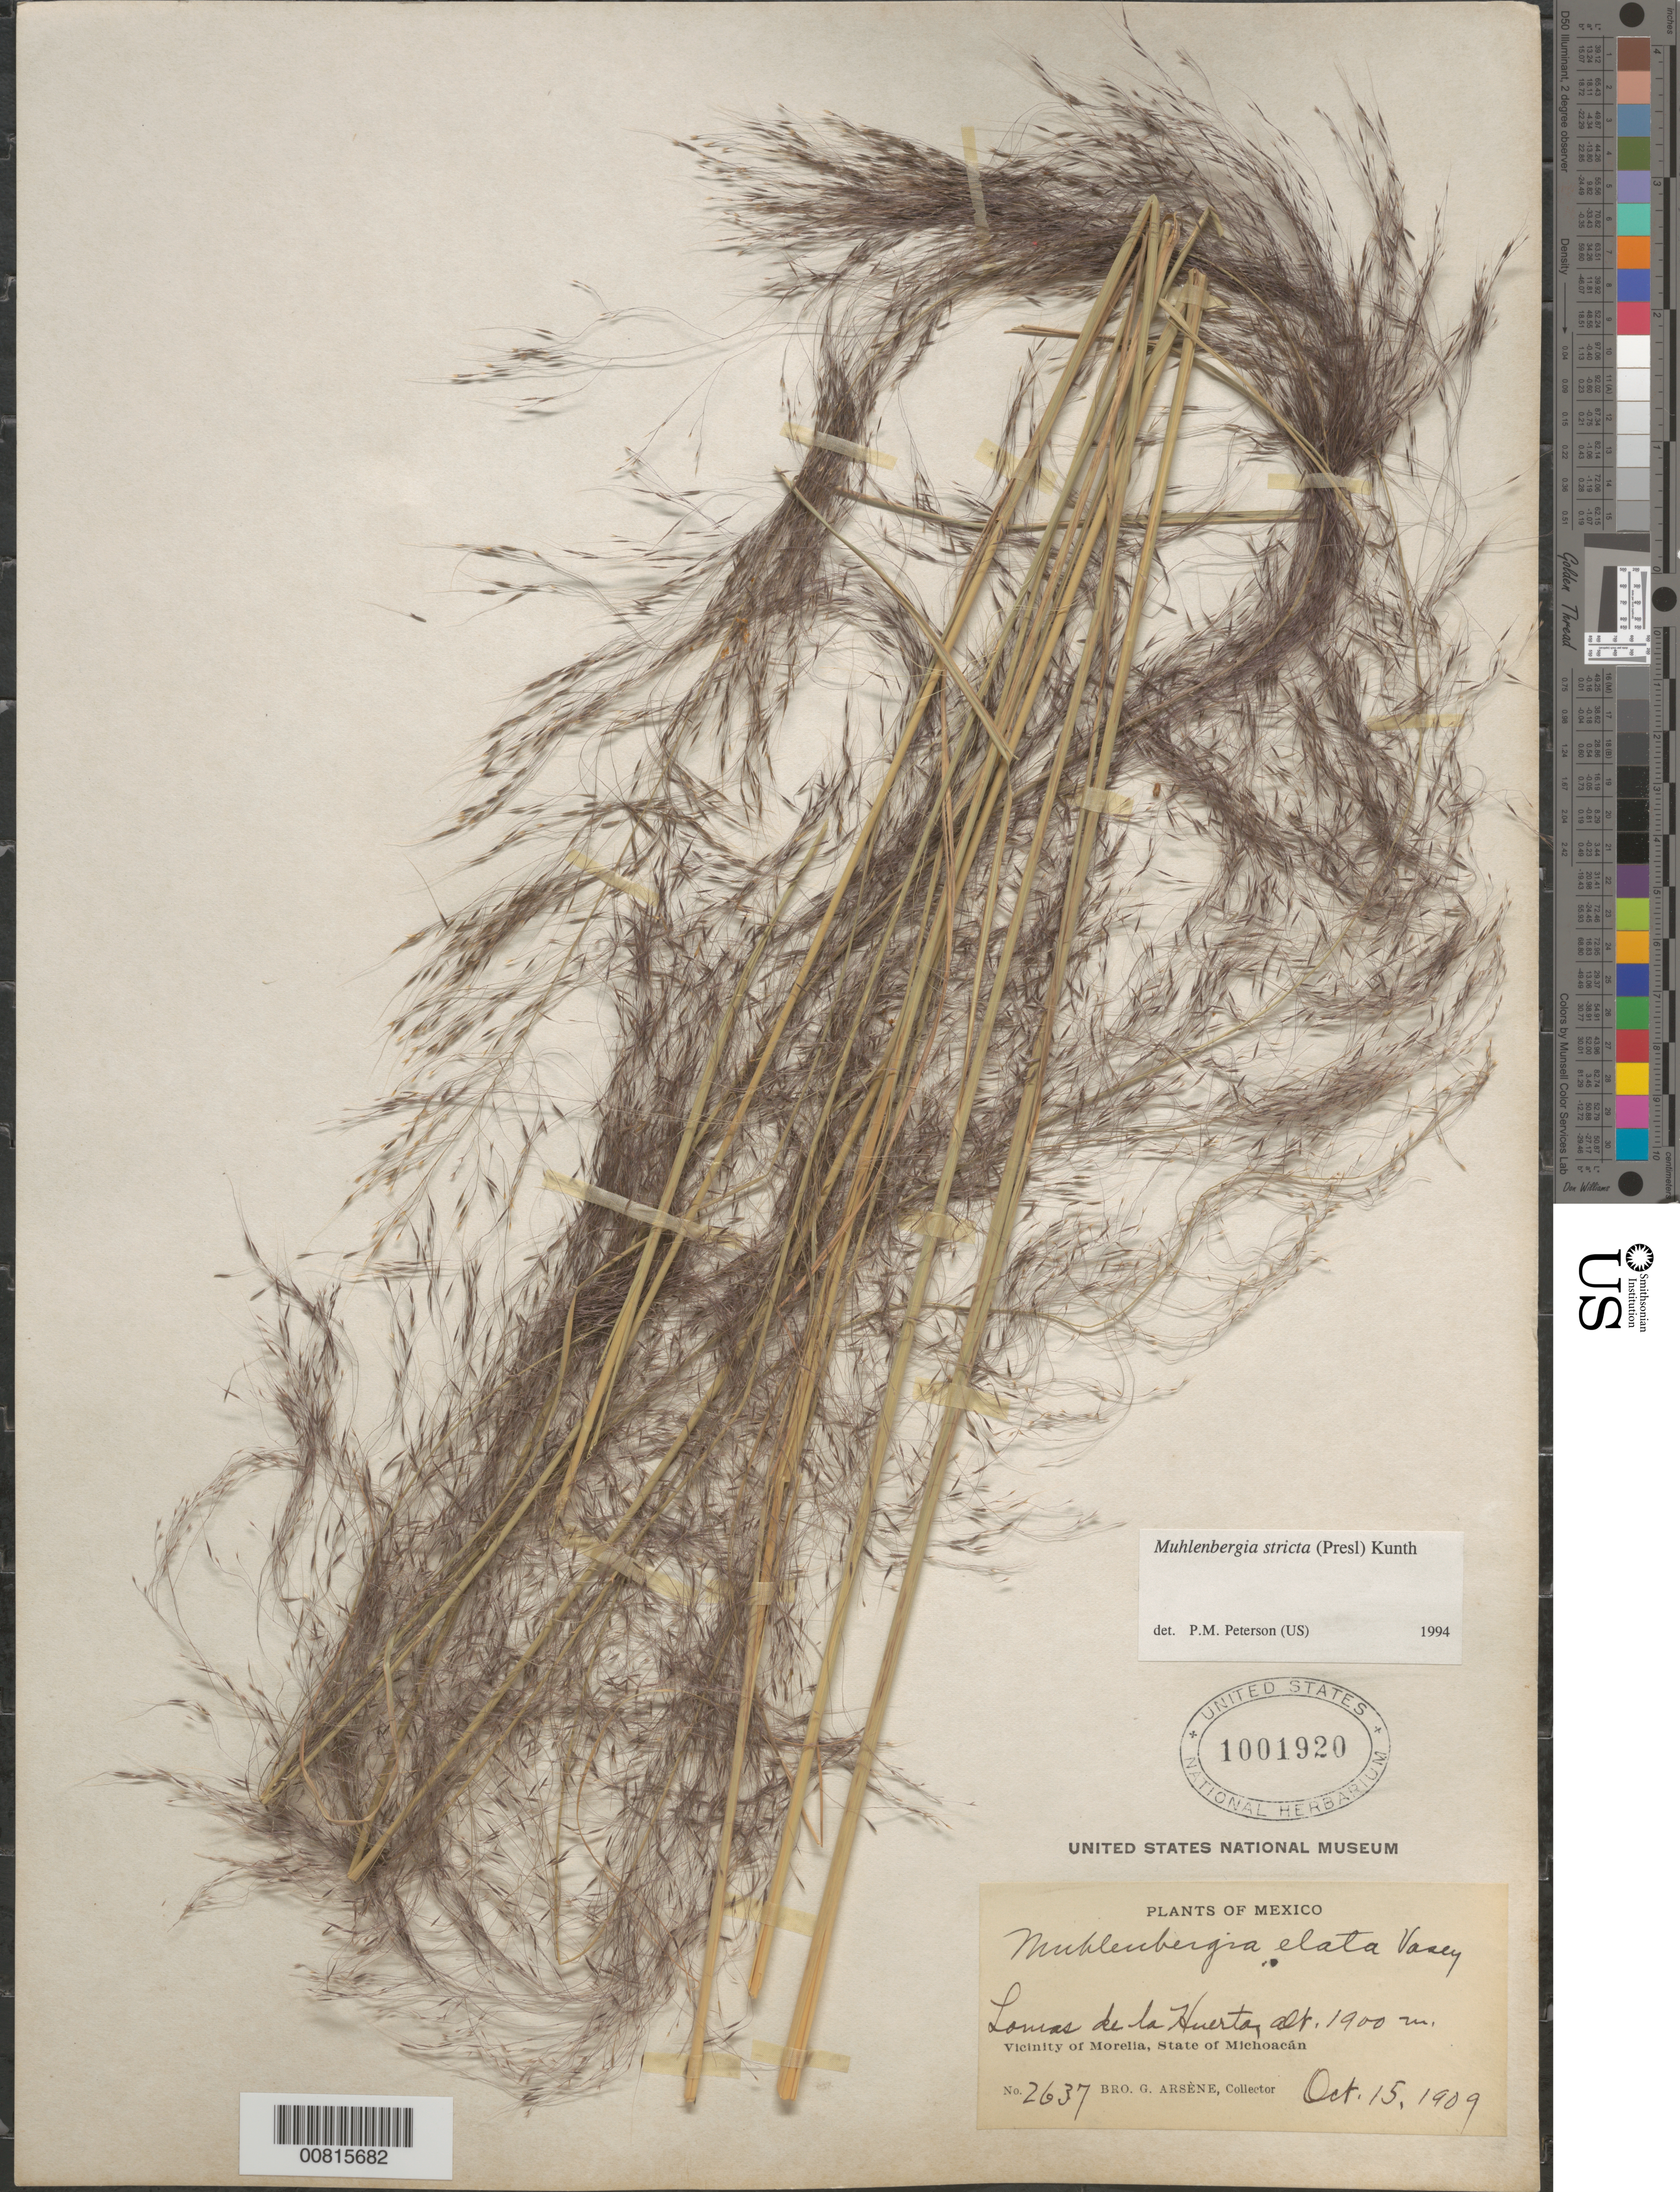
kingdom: Plantae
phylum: Tracheophyta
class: Liliopsida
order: Poales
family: Poaceae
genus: Muhlenbergia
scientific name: Muhlenbergia stricta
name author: (J. Presl) Kunth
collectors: Bro. G. Arsène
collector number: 2637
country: Mexico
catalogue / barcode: US 1001920